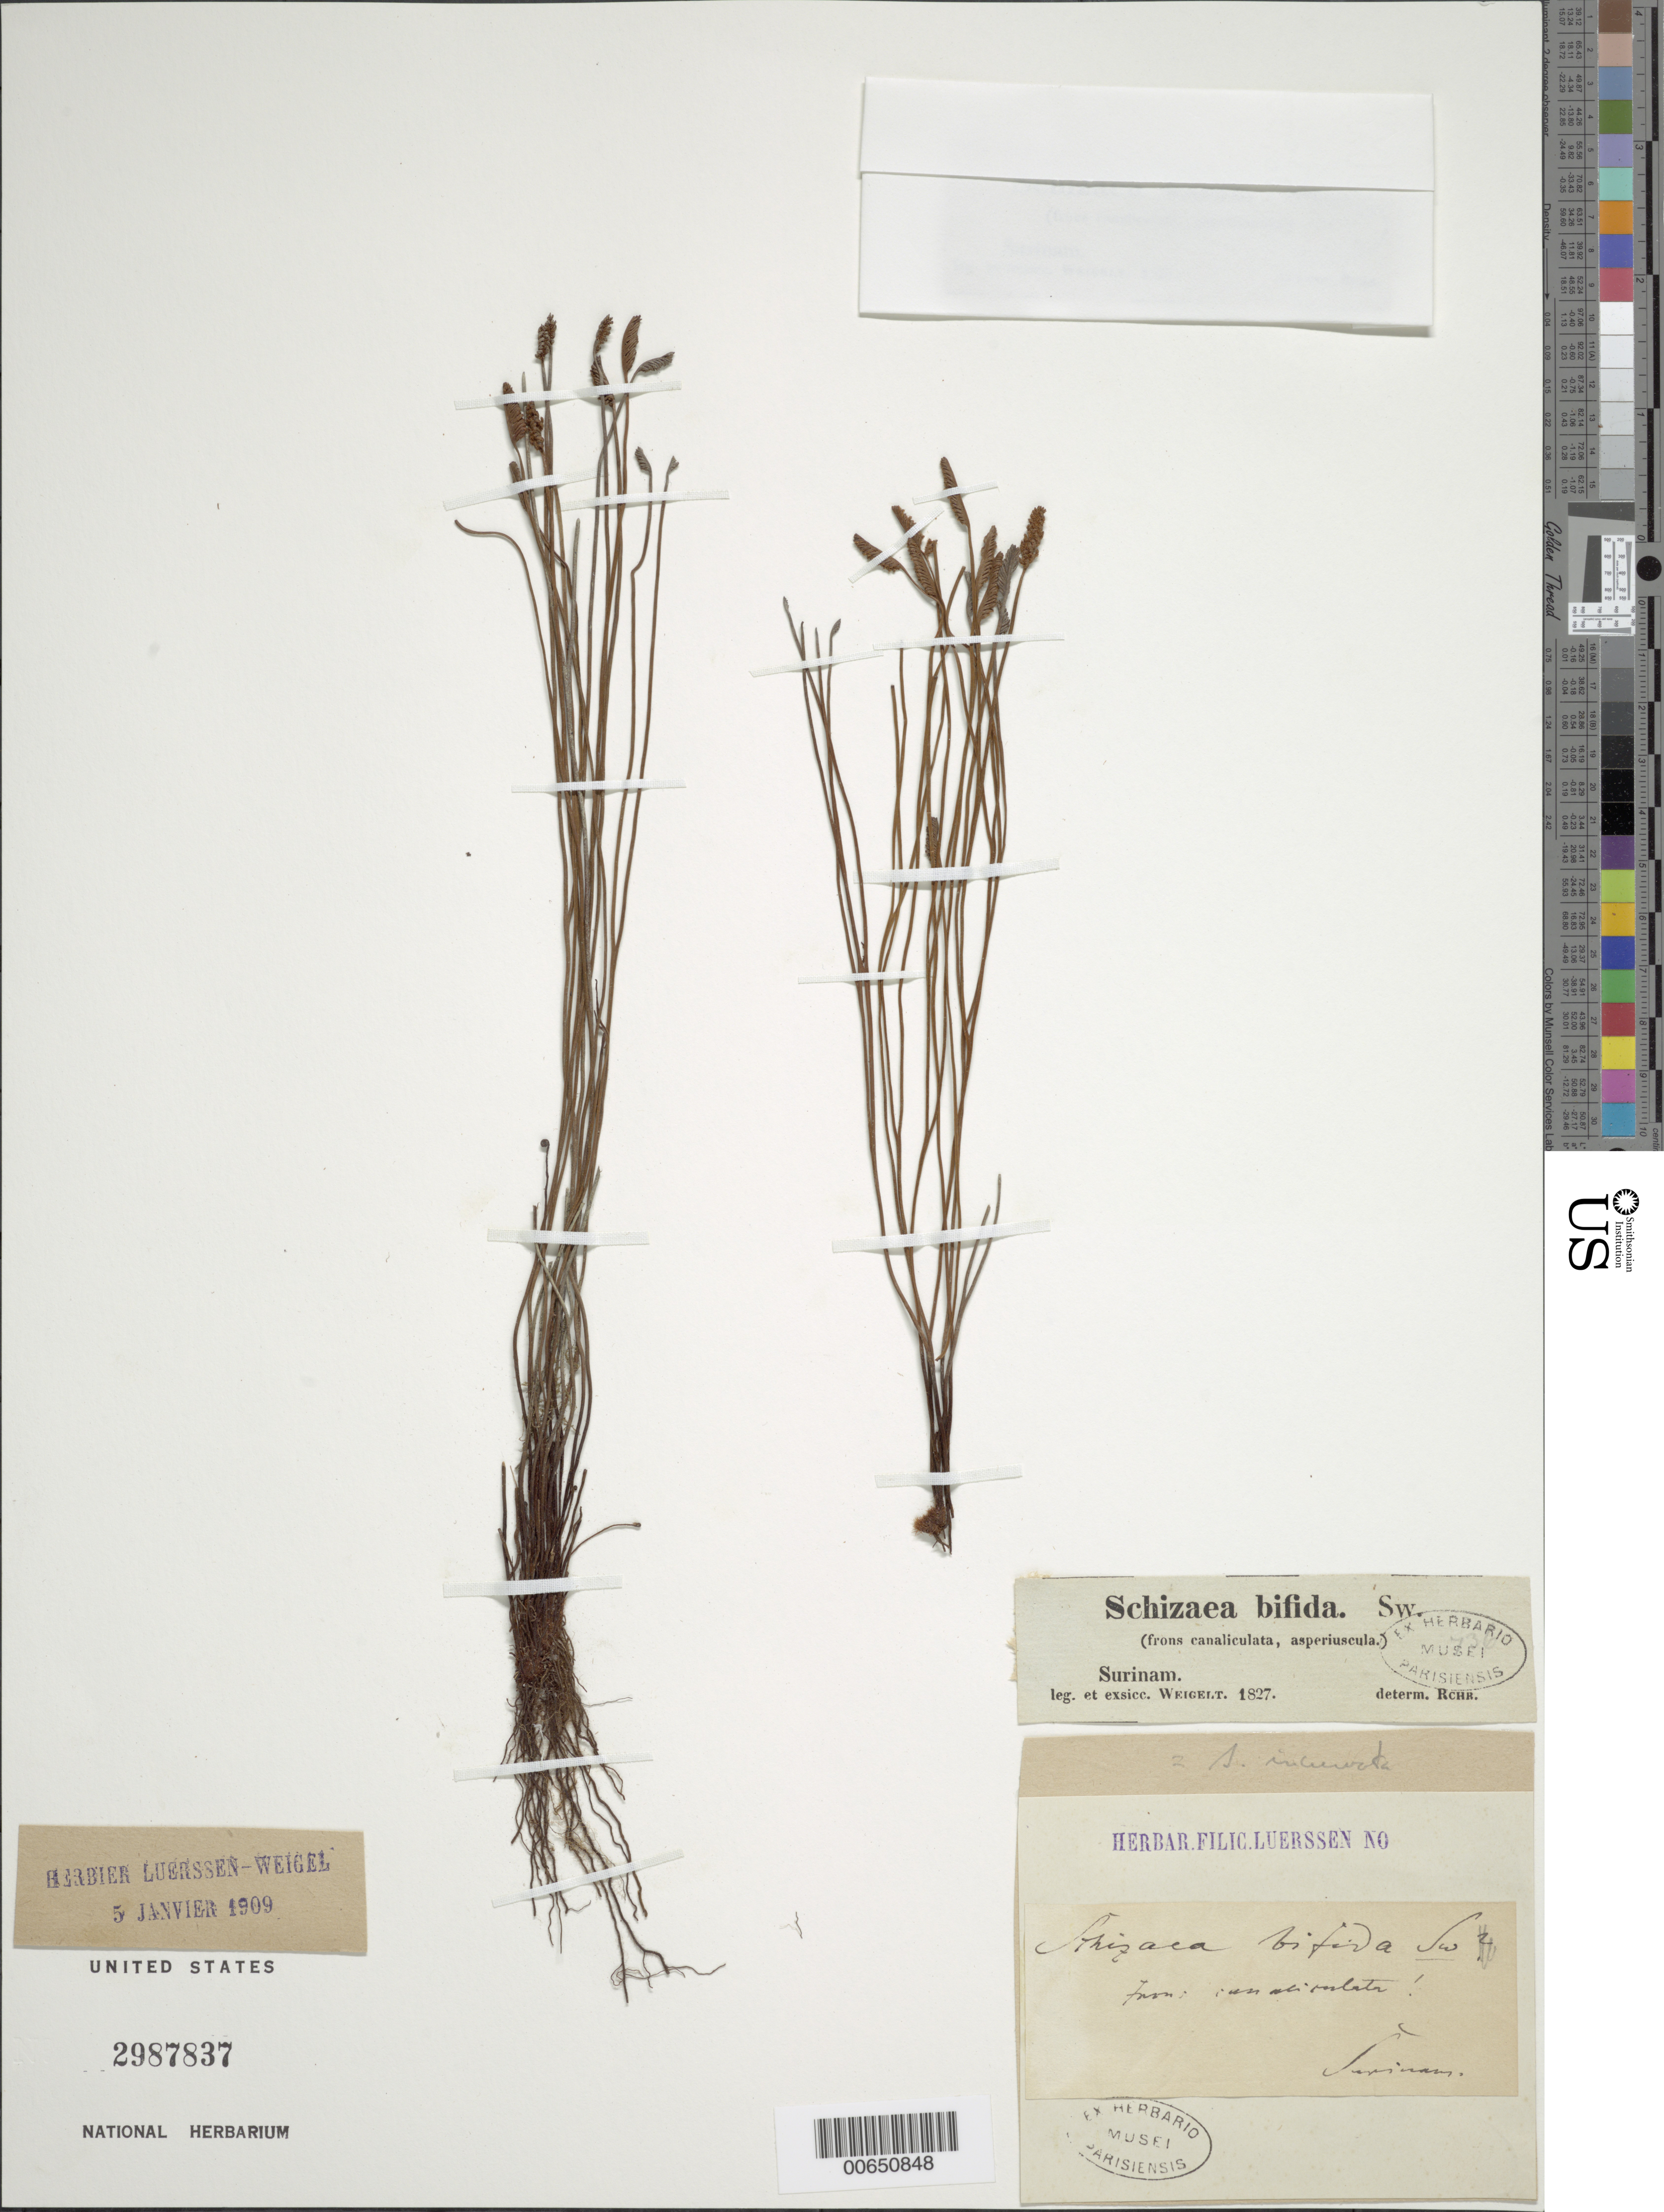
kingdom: Plantae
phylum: Tracheophyta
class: Polypodiopsida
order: Schizaeales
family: Schizaeaceae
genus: Schizaea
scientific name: Schizaea incurvata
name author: Schkuhr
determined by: Lellinger, David B., (BOT), Smithsonian Institution - National Museum of Natural History (UNITED STATES)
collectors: C. Weigelt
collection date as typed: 1827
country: Suriname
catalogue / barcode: US 2987837